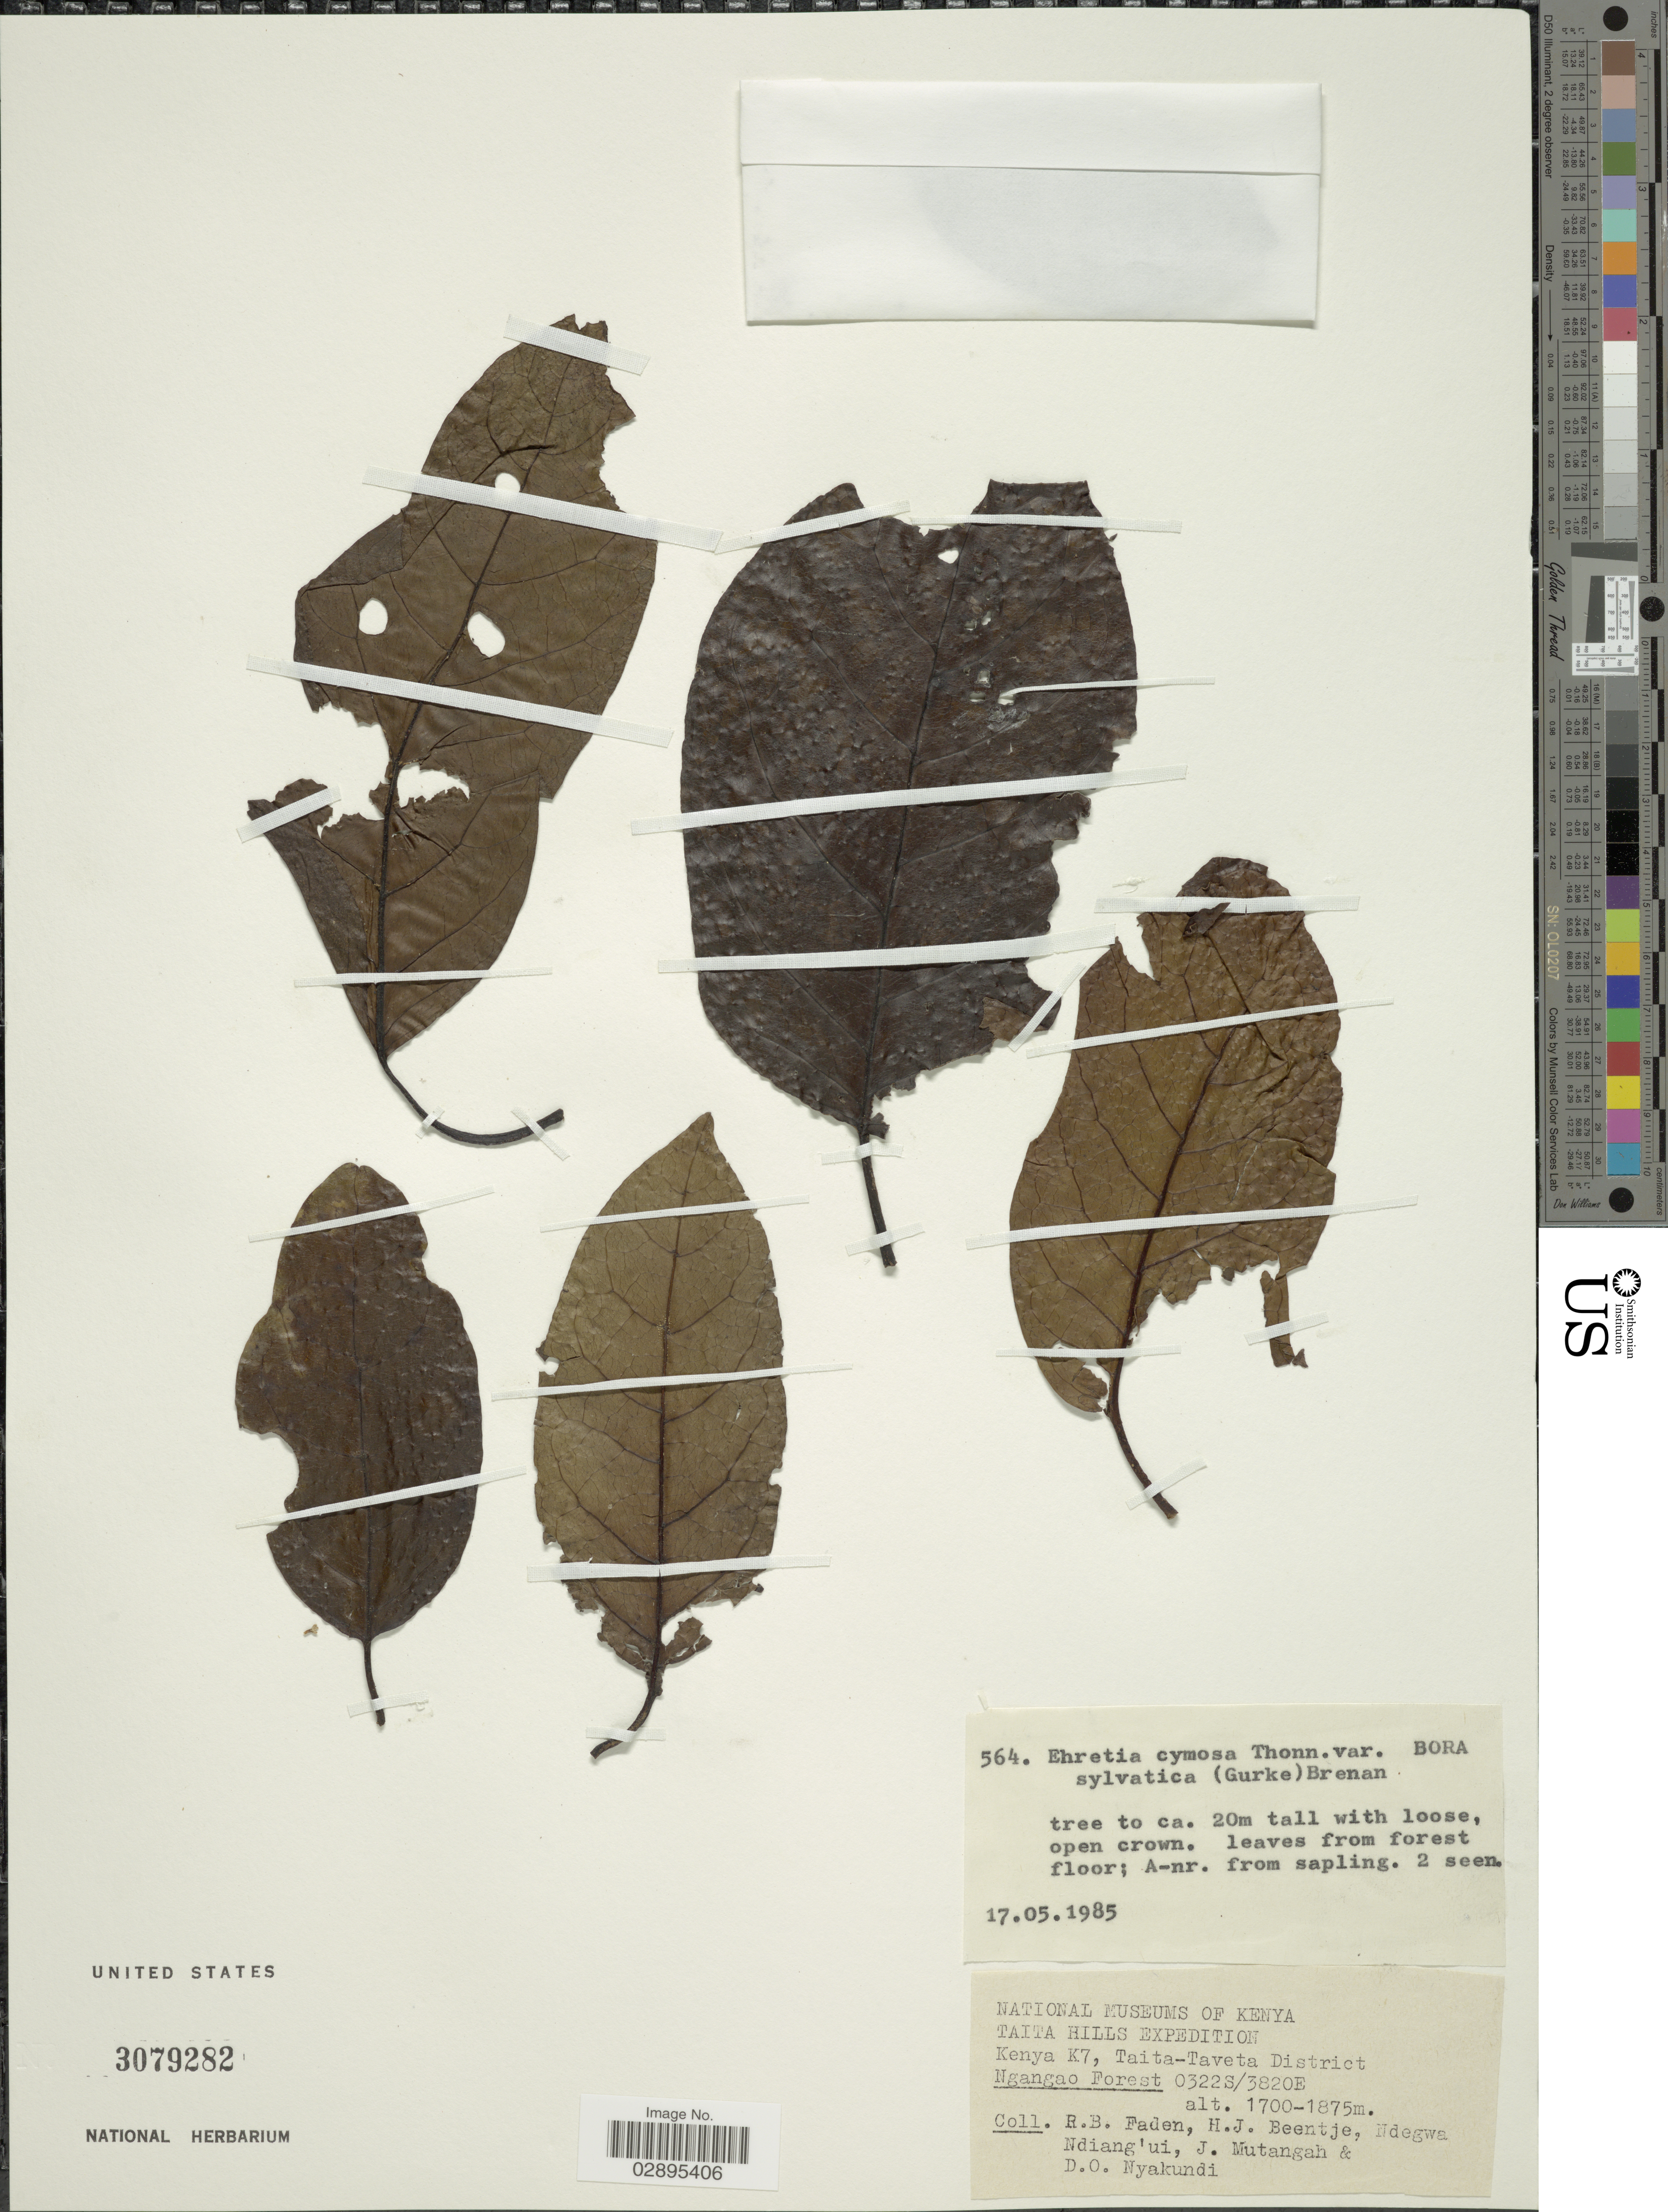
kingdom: Plantae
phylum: Tracheophyta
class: Magnoliopsida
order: Boraginales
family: Ehretiaceae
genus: Ehretia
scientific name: Ehretia cymosa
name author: Thonn.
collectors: R. B. Faden, H. J. Beentje, Ndegwa Ndiang'ui, J. Mutangah & D. Nyakundi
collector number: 564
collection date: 1985-05-17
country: Kenya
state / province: Taita Taveta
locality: Taita Hills. K7, Taita-Taveta District. Ngangao Forest.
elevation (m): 1700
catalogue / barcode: US 3079282